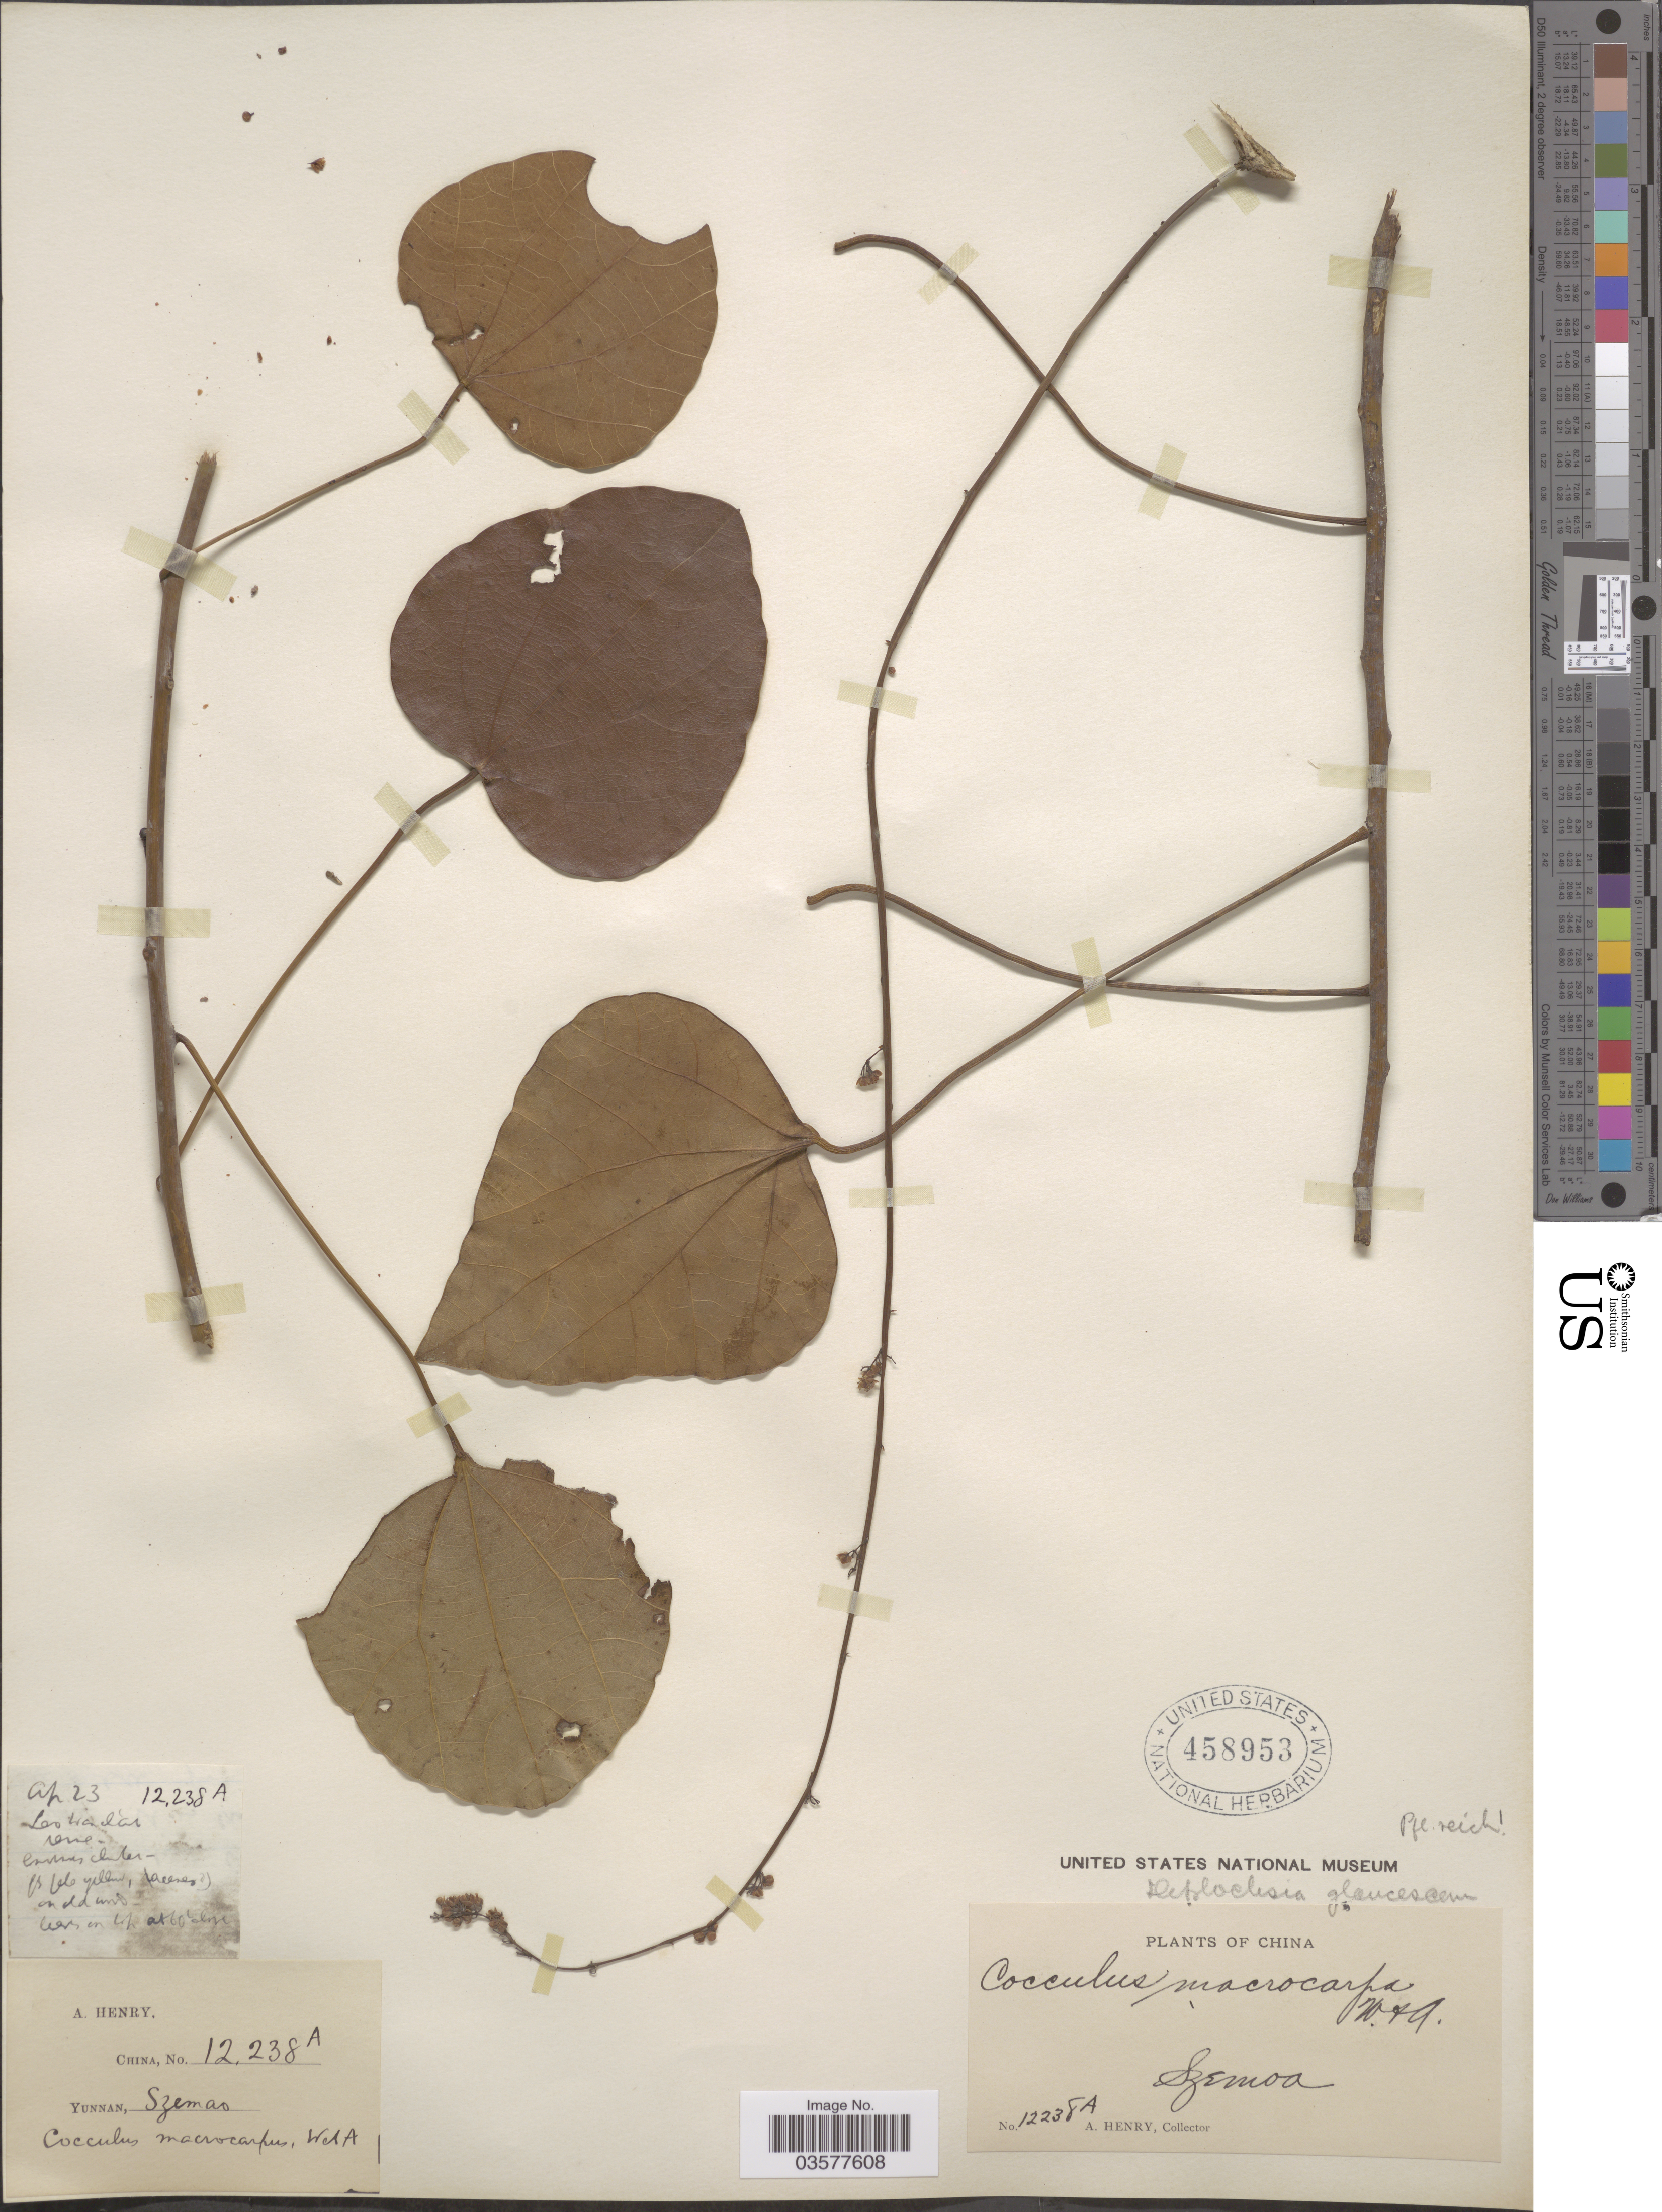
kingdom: Plantae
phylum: Tracheophyta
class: Magnoliopsida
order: Ranunculales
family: Menispermaceae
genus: Diploclisia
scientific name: Diploclisia glaucescens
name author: (Blume) Diels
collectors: A. Henry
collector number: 12238 A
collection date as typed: Transcribed d/m/y: /4/23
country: China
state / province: Yunnan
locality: Szemoa.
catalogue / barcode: US 458953